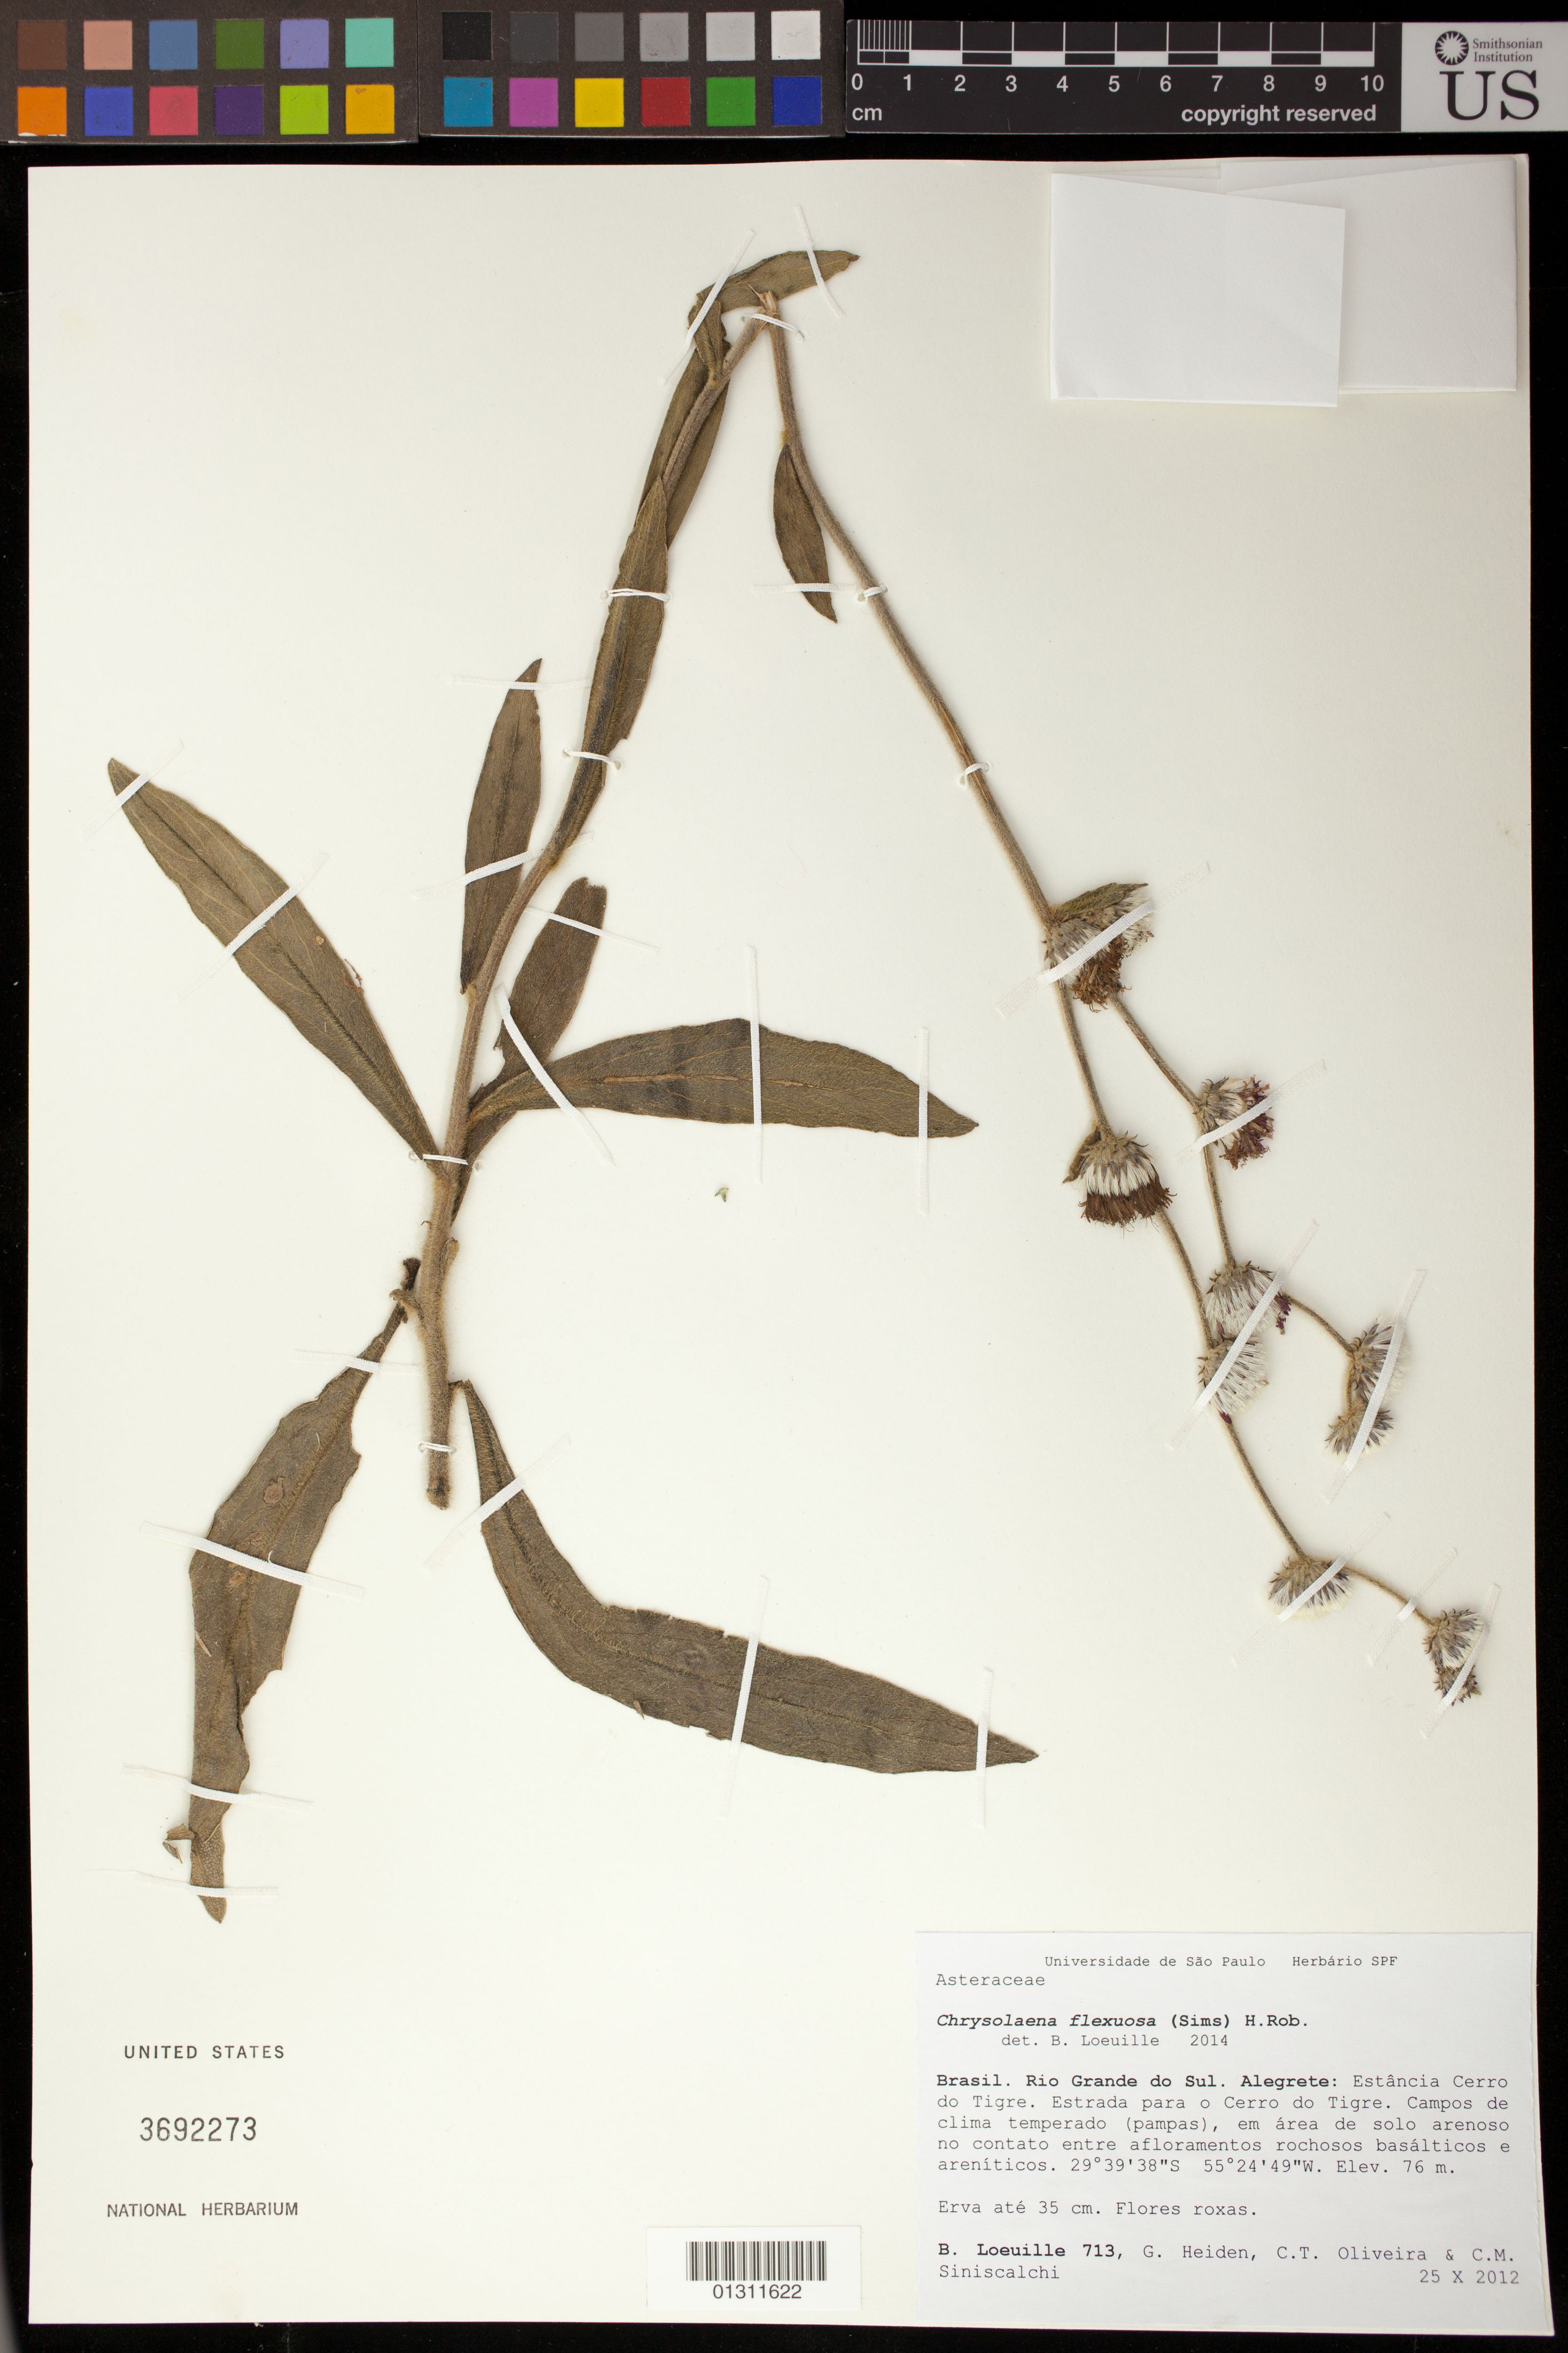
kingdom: Plantae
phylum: Tracheophyta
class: Magnoliopsida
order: Asterales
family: Asteraceae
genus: Chrysolaena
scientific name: Chrysolaena flexuosa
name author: (Sims) H. Rob.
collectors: B. Loeuille, G. Heiden, C. T. Oliveira & C. Siniscalchi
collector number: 713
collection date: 2012-10-25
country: Brazil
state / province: Rio Grande do Sul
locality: Alegrete: Estancia Cerro do Tigre. Estrada para o Cerro do Tigre.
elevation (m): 76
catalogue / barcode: US 3692273